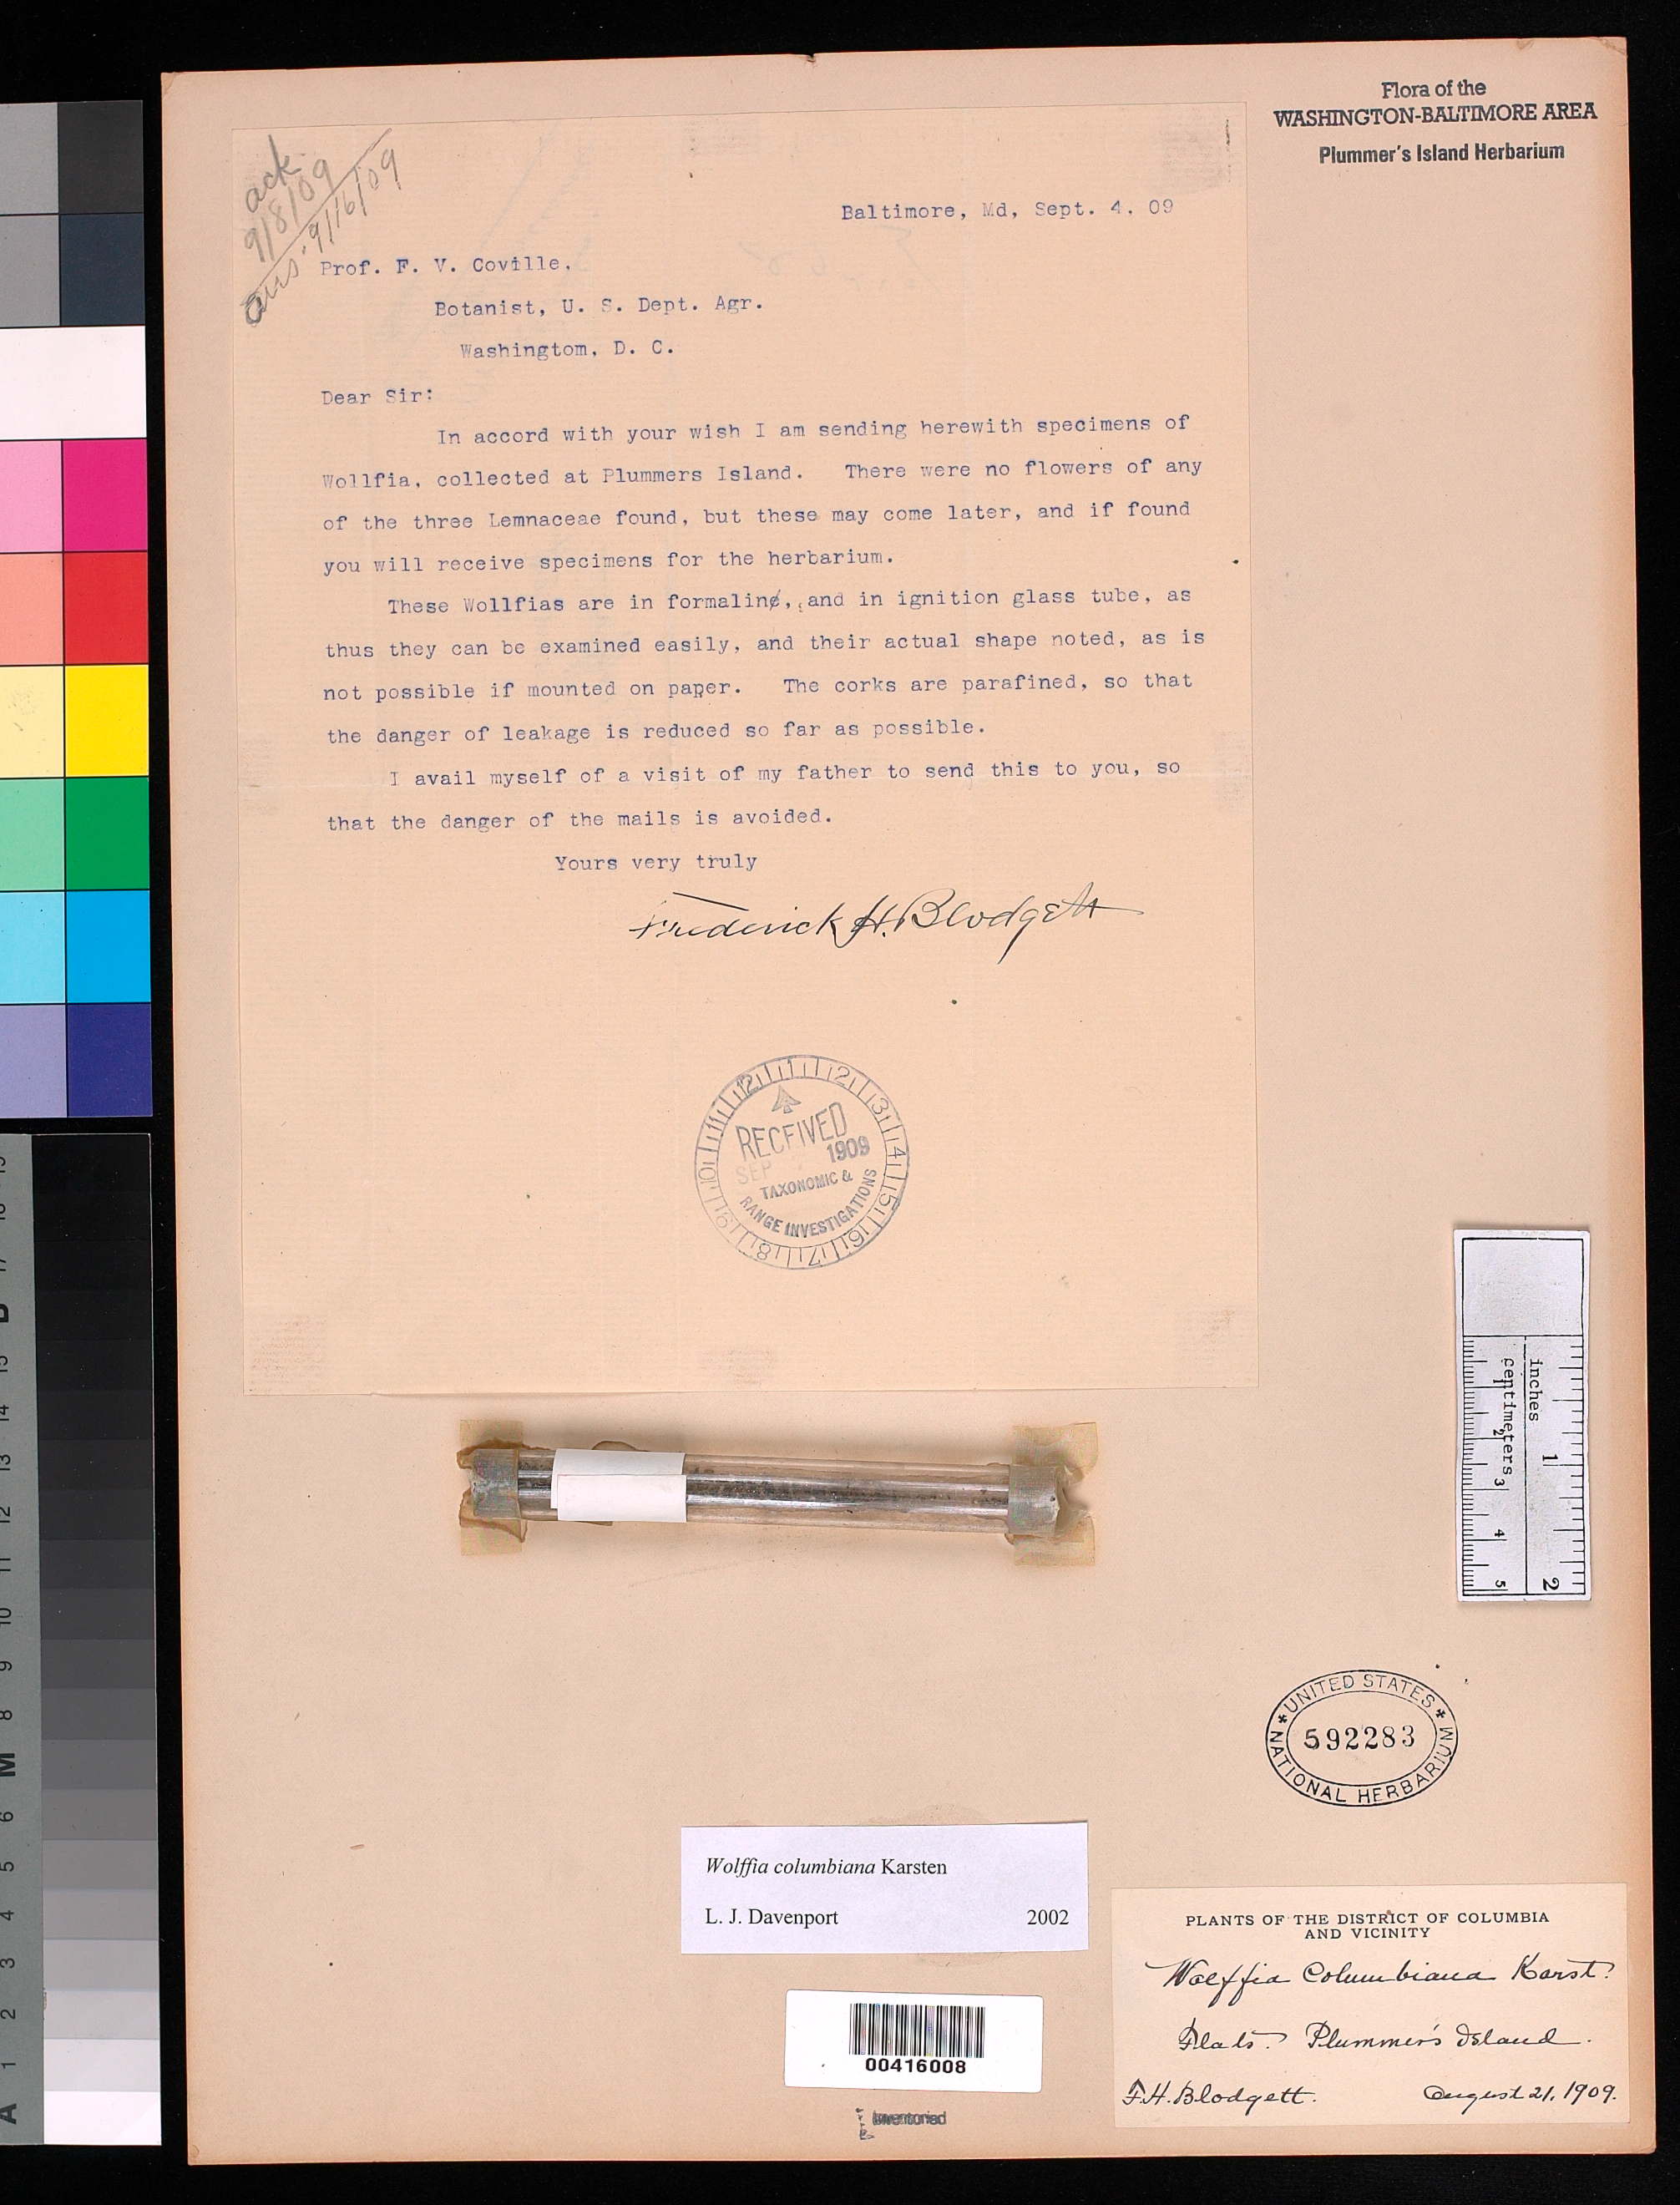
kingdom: Plantae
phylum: Tracheophyta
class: Liliopsida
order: Alismatales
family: Araceae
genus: Wolffia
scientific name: Wolffia columbiana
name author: H. Karst.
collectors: T. H. Blodgett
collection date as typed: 21 Aug 1909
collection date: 1909-08-21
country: United States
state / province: Maryland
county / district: Montgomery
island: Plummers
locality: Plummer's Island C. & O. Canal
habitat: Flats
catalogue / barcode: US 592283